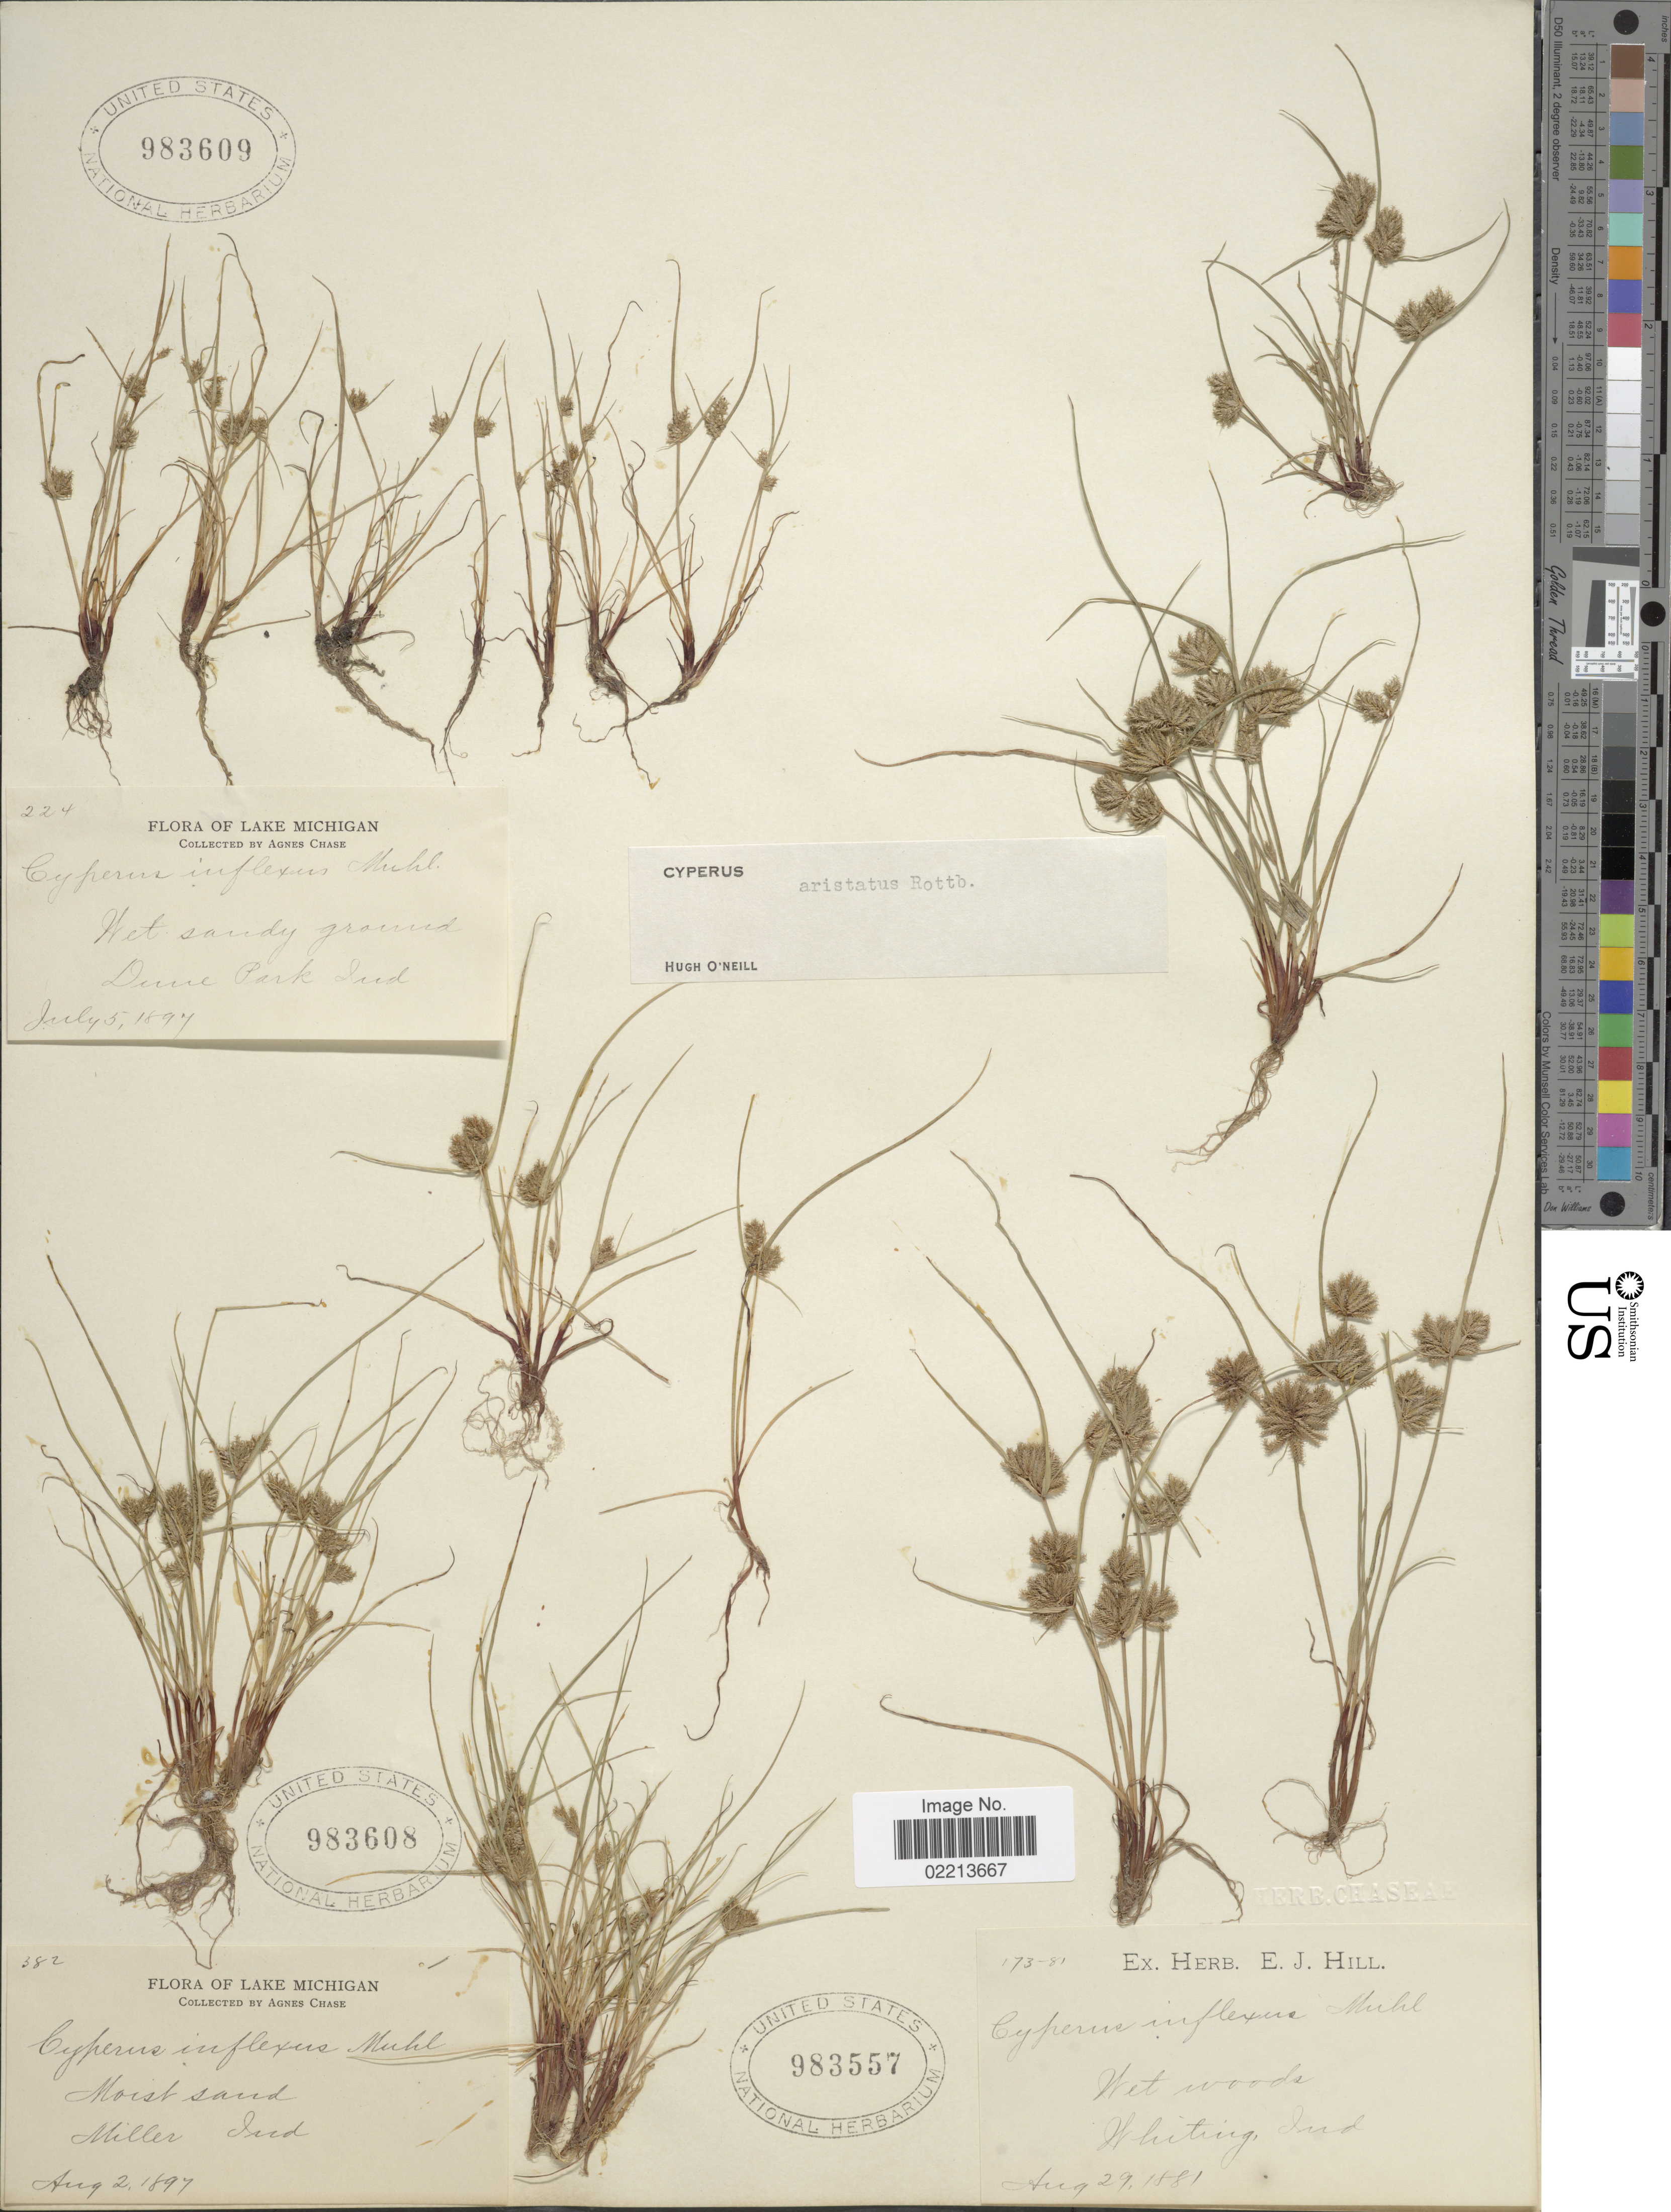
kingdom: Plantae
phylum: Tracheophyta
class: Liliopsida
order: Poales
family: Cyperaceae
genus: Cyperus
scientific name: Cyperus squarrosus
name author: L.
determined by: Strong, Mark T., (BOT), Smithsonian Institution - National Museum of Natural History (UNITED STATES)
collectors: A. Chase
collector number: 382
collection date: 1897-08-02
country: United States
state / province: Indiana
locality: Moist sand, Miller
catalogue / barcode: US 983608-2